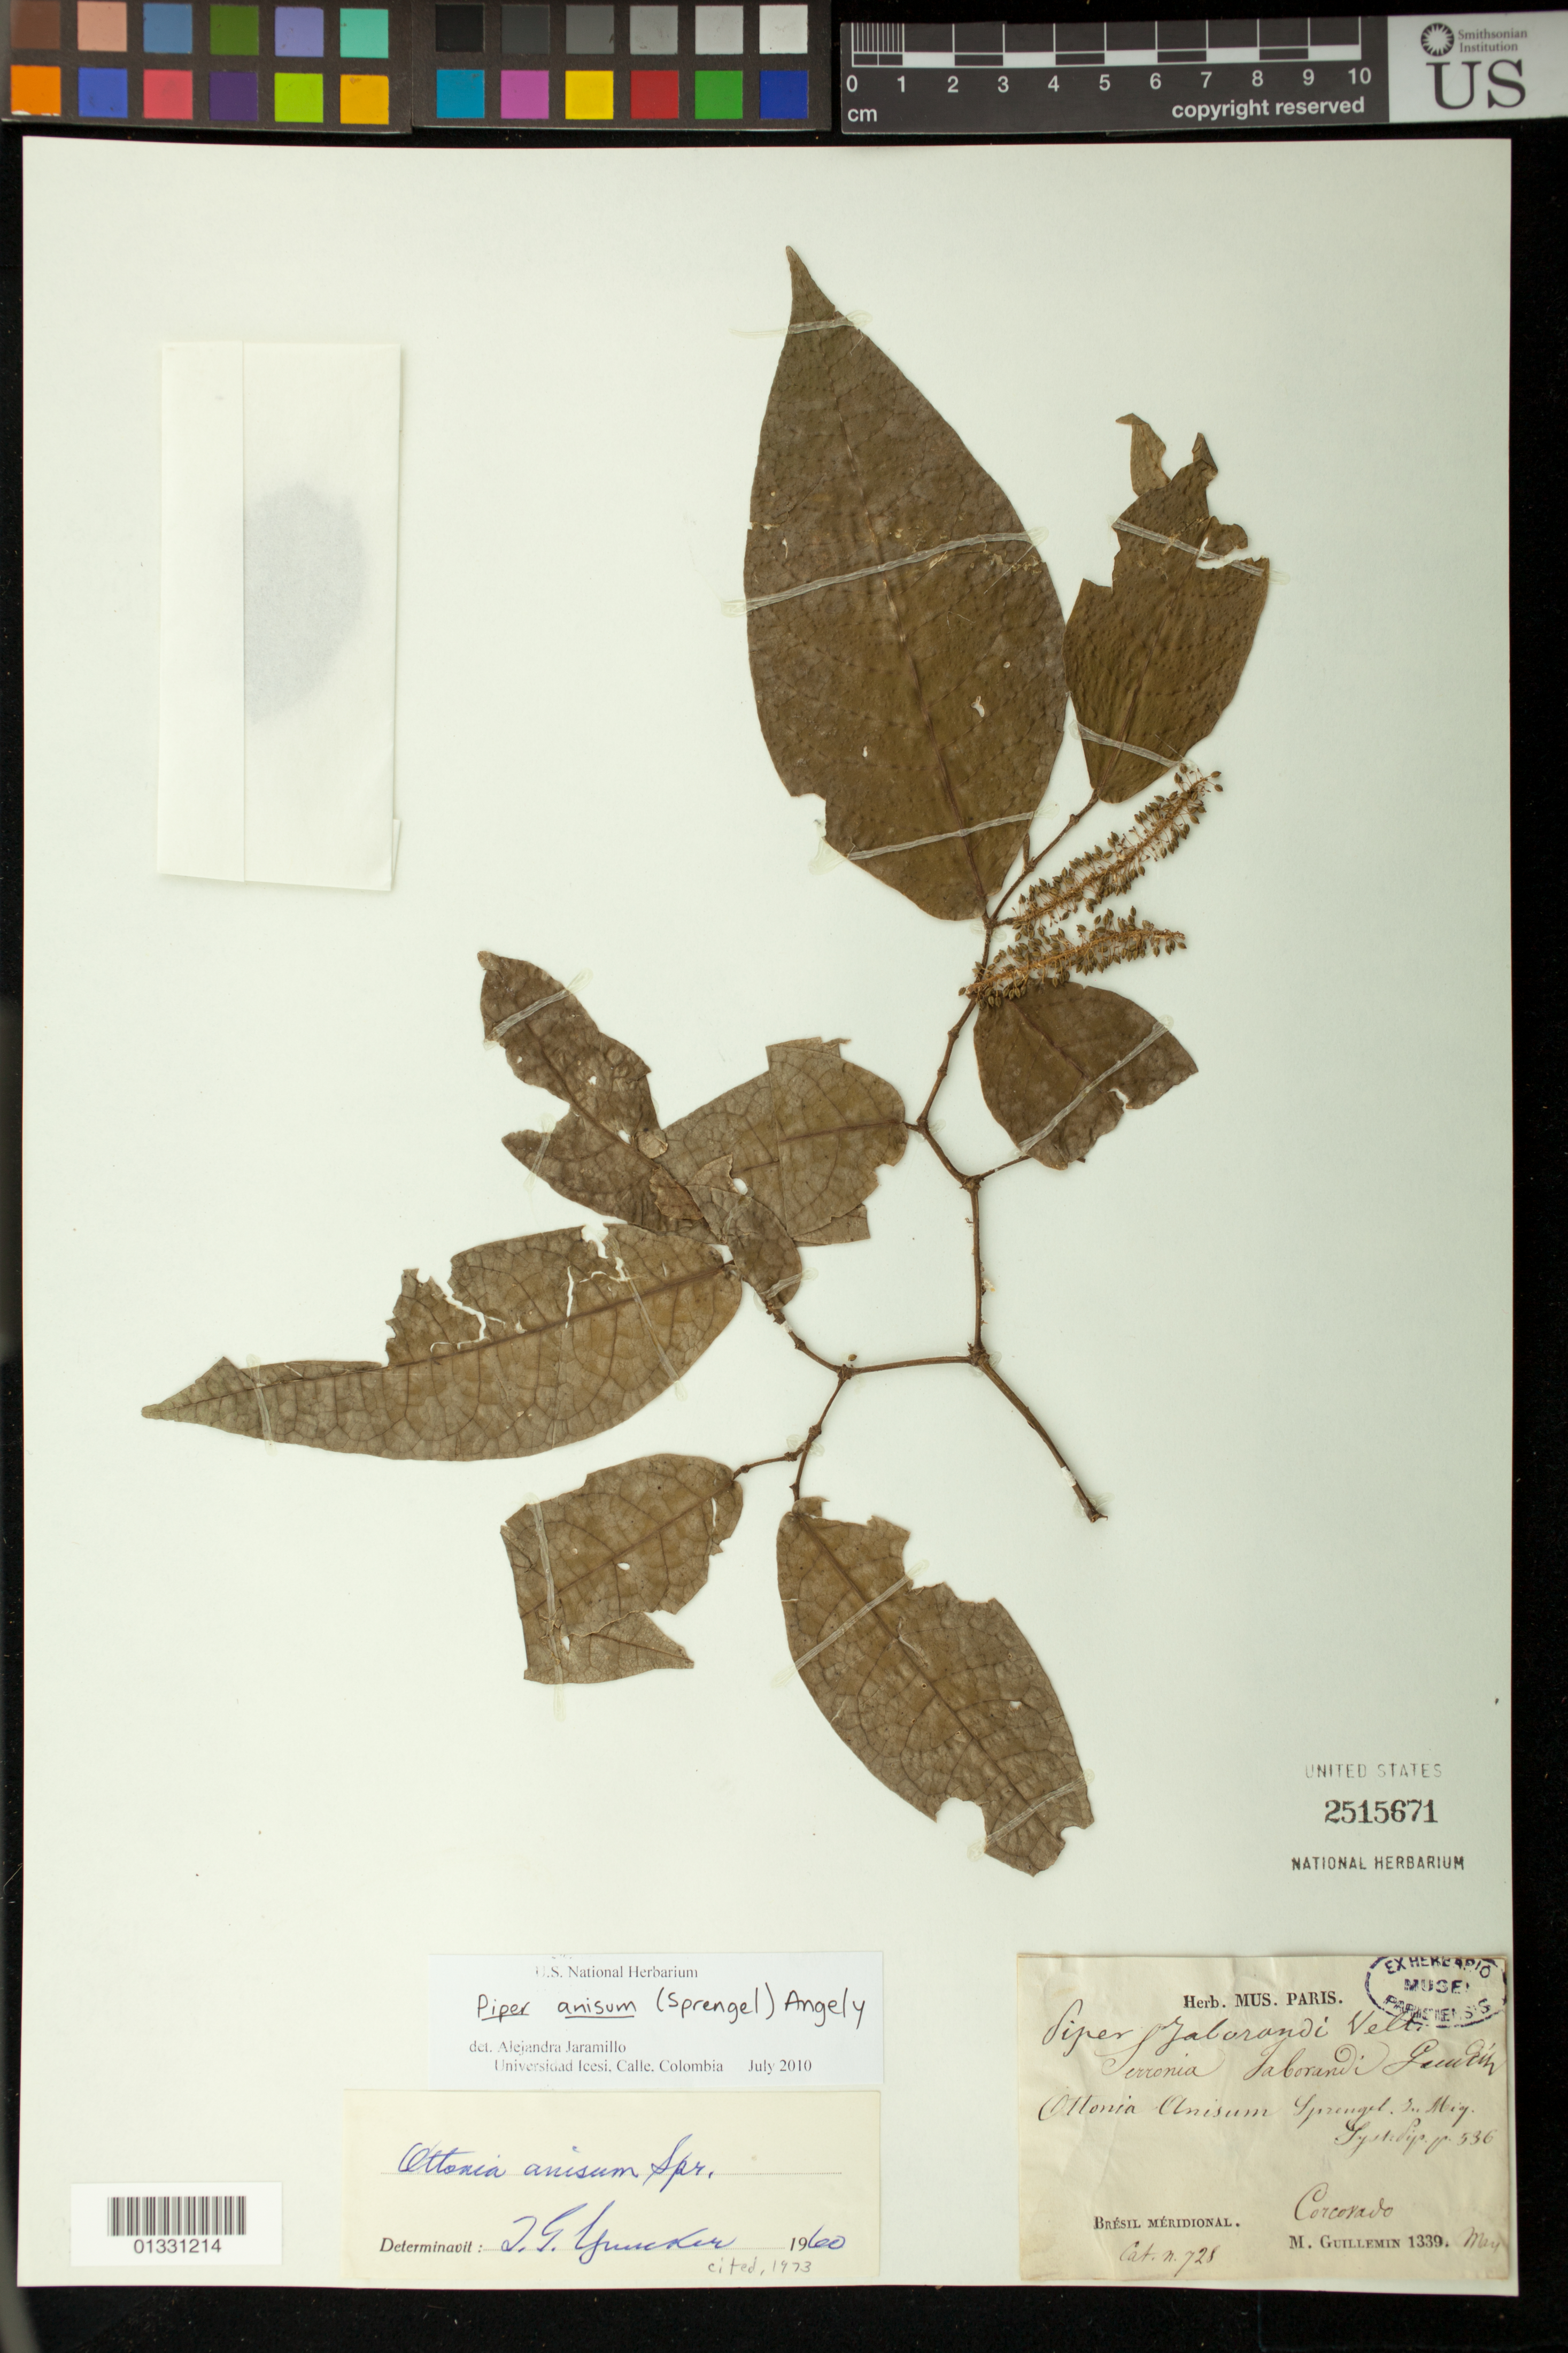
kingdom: Plantae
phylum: Tracheophyta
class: Magnoliopsida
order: Piperales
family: Piperaceae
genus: Piper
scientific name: Piper anisum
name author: (Spreng.) Angely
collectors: Guillemin, --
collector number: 728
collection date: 1889-05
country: Brazil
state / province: Rio de Janeiro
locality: Corcovado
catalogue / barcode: US 2515671